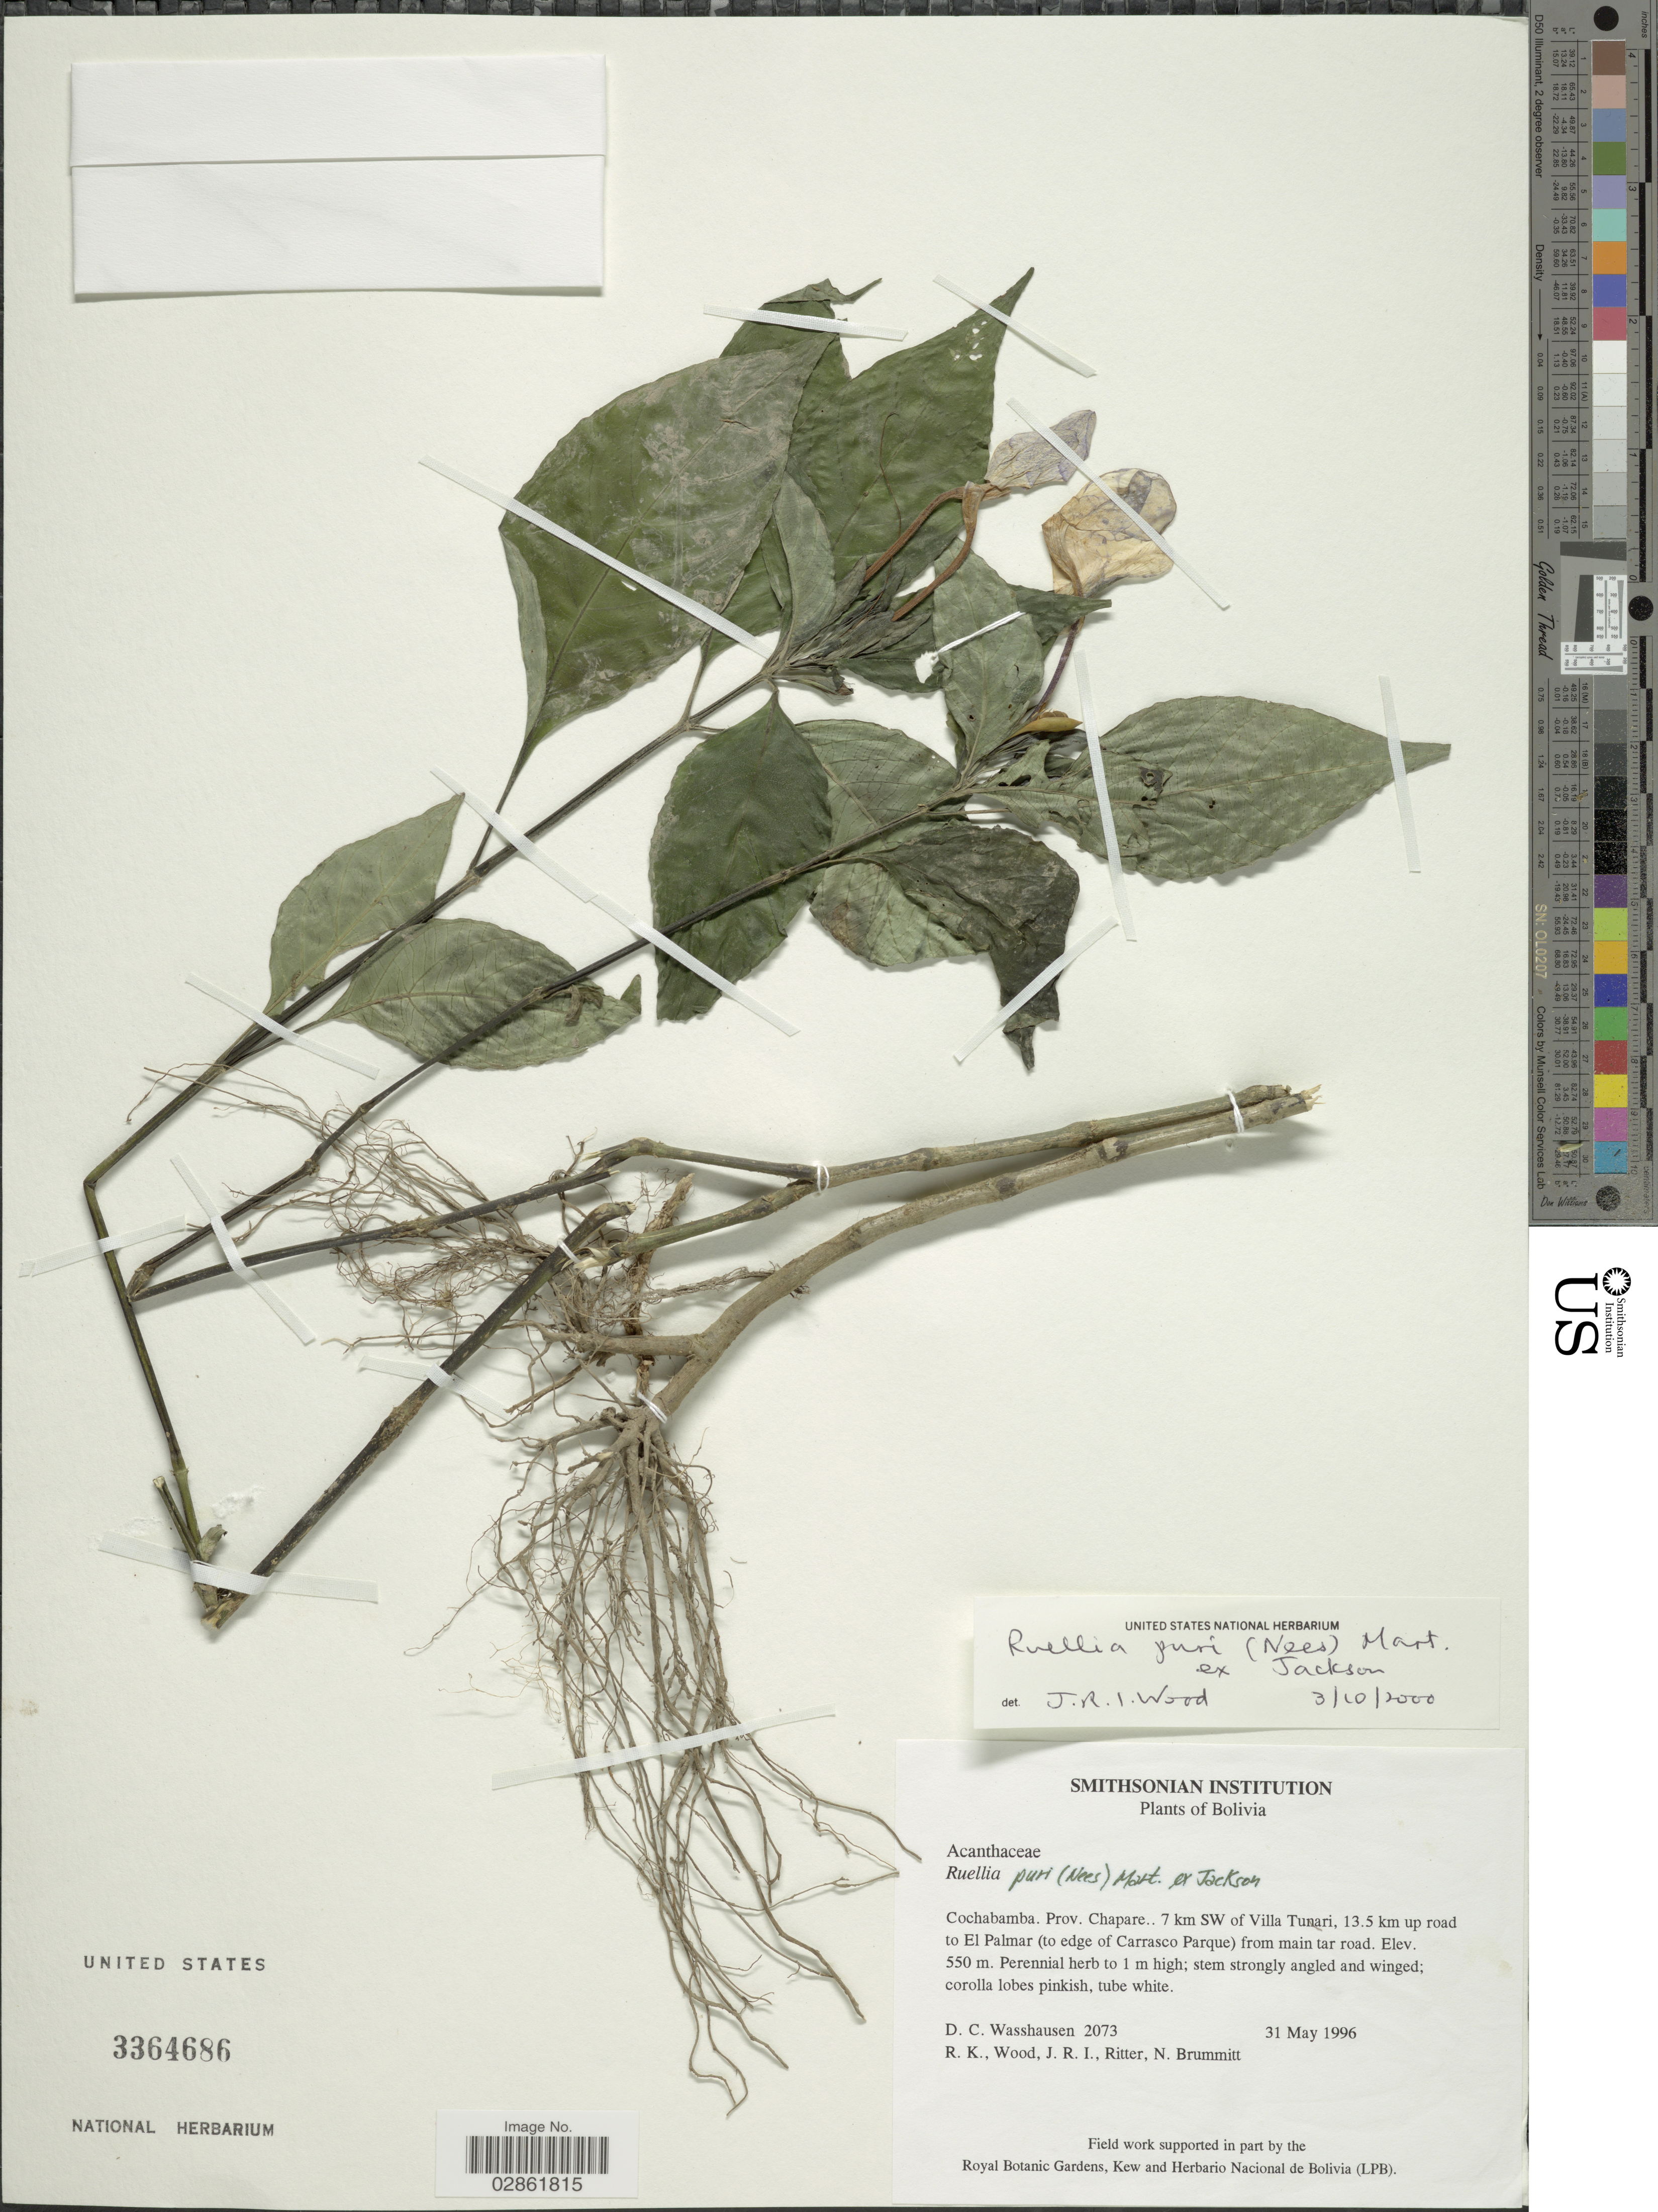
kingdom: Plantae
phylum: Tracheophyta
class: Magnoliopsida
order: Lamiales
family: Acanthaceae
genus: Ruellia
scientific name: Ruellia puri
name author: Mart. ex Nees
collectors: D. C. Wasshausen, R. Wood, J. Ritter & N. Brummitt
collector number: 2073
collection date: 1996-05-31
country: Bolivia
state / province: Cochabamba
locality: Prov. Chapare.. 7 km SW of Villa Tunari, 13.5 km up road to El Palmar (to edge of Carrasco Parque) from main tar road.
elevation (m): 550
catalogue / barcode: US 3364686